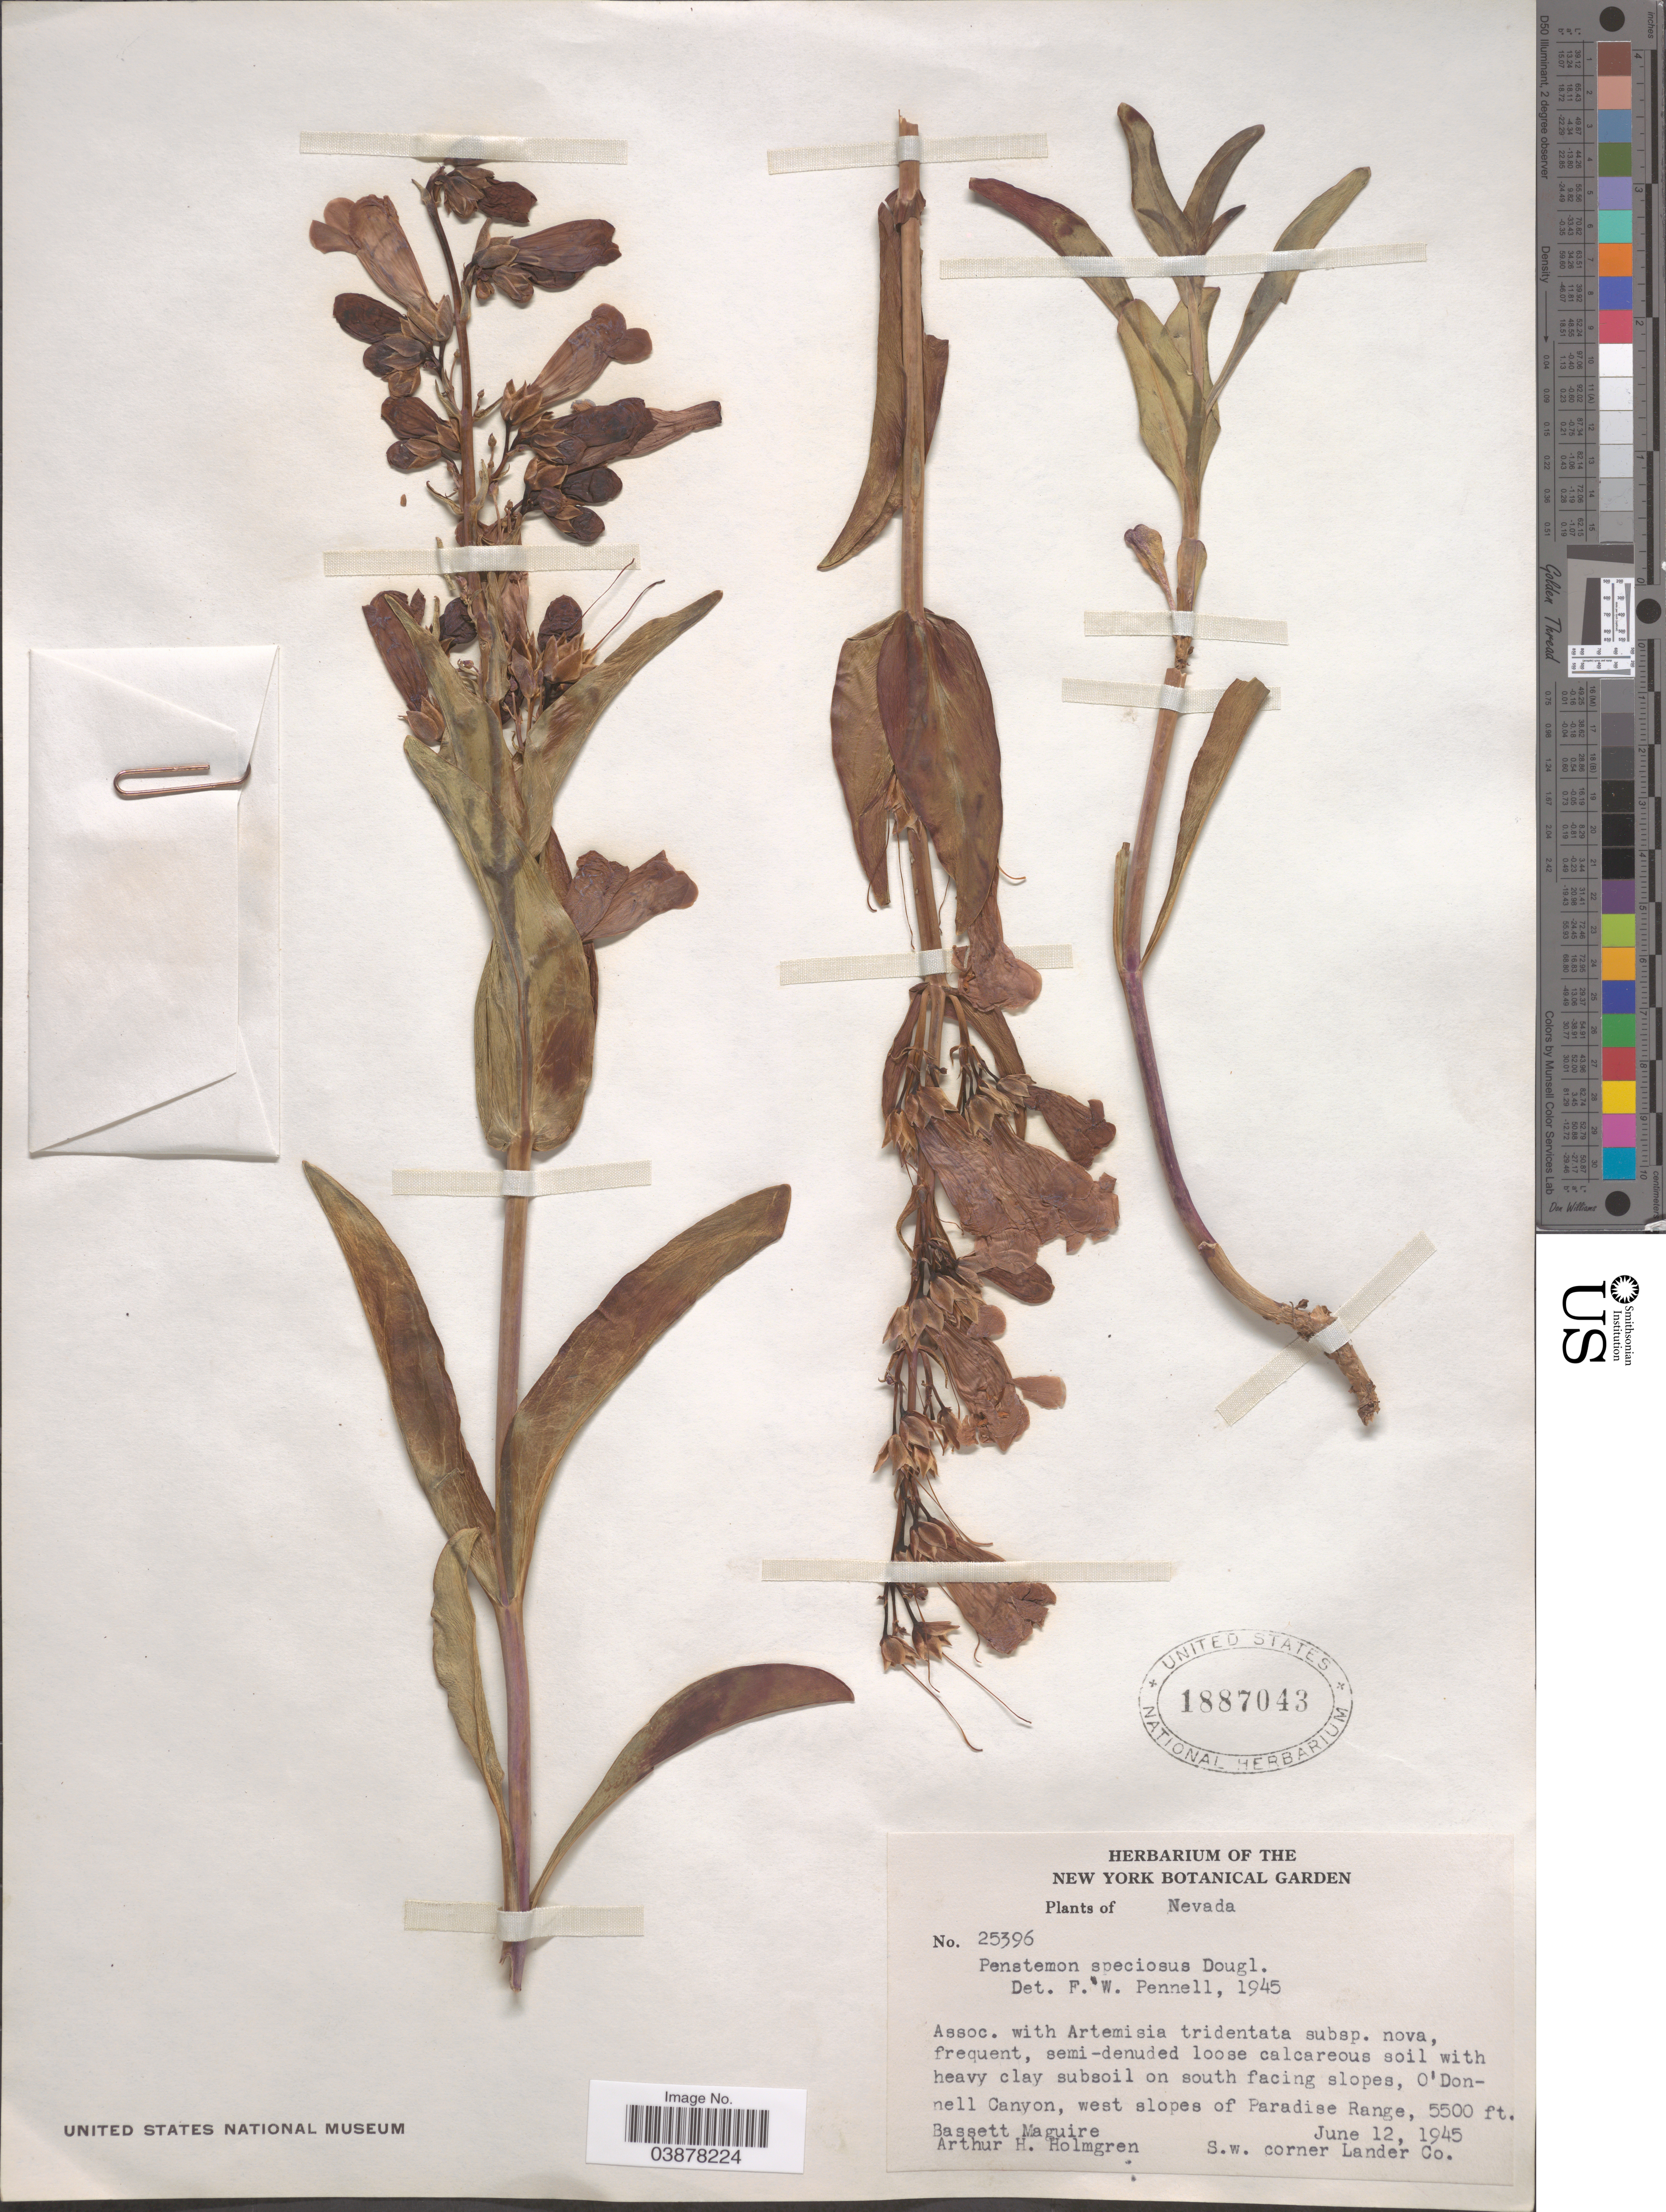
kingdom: Plantae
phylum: Tracheophyta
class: Magnoliopsida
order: Lamiales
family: Plantaginaceae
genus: Penstemon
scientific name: Penstemon speciosus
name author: Douglas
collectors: B. Maguire & A. H. Holmgren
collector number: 25396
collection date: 1945-06-12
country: United States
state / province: Nevada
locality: On south facing slopes, O'Donnell Canyon, west slopes of Paradise Range. S.w. corner Lander Co.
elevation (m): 1676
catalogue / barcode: US 1887043